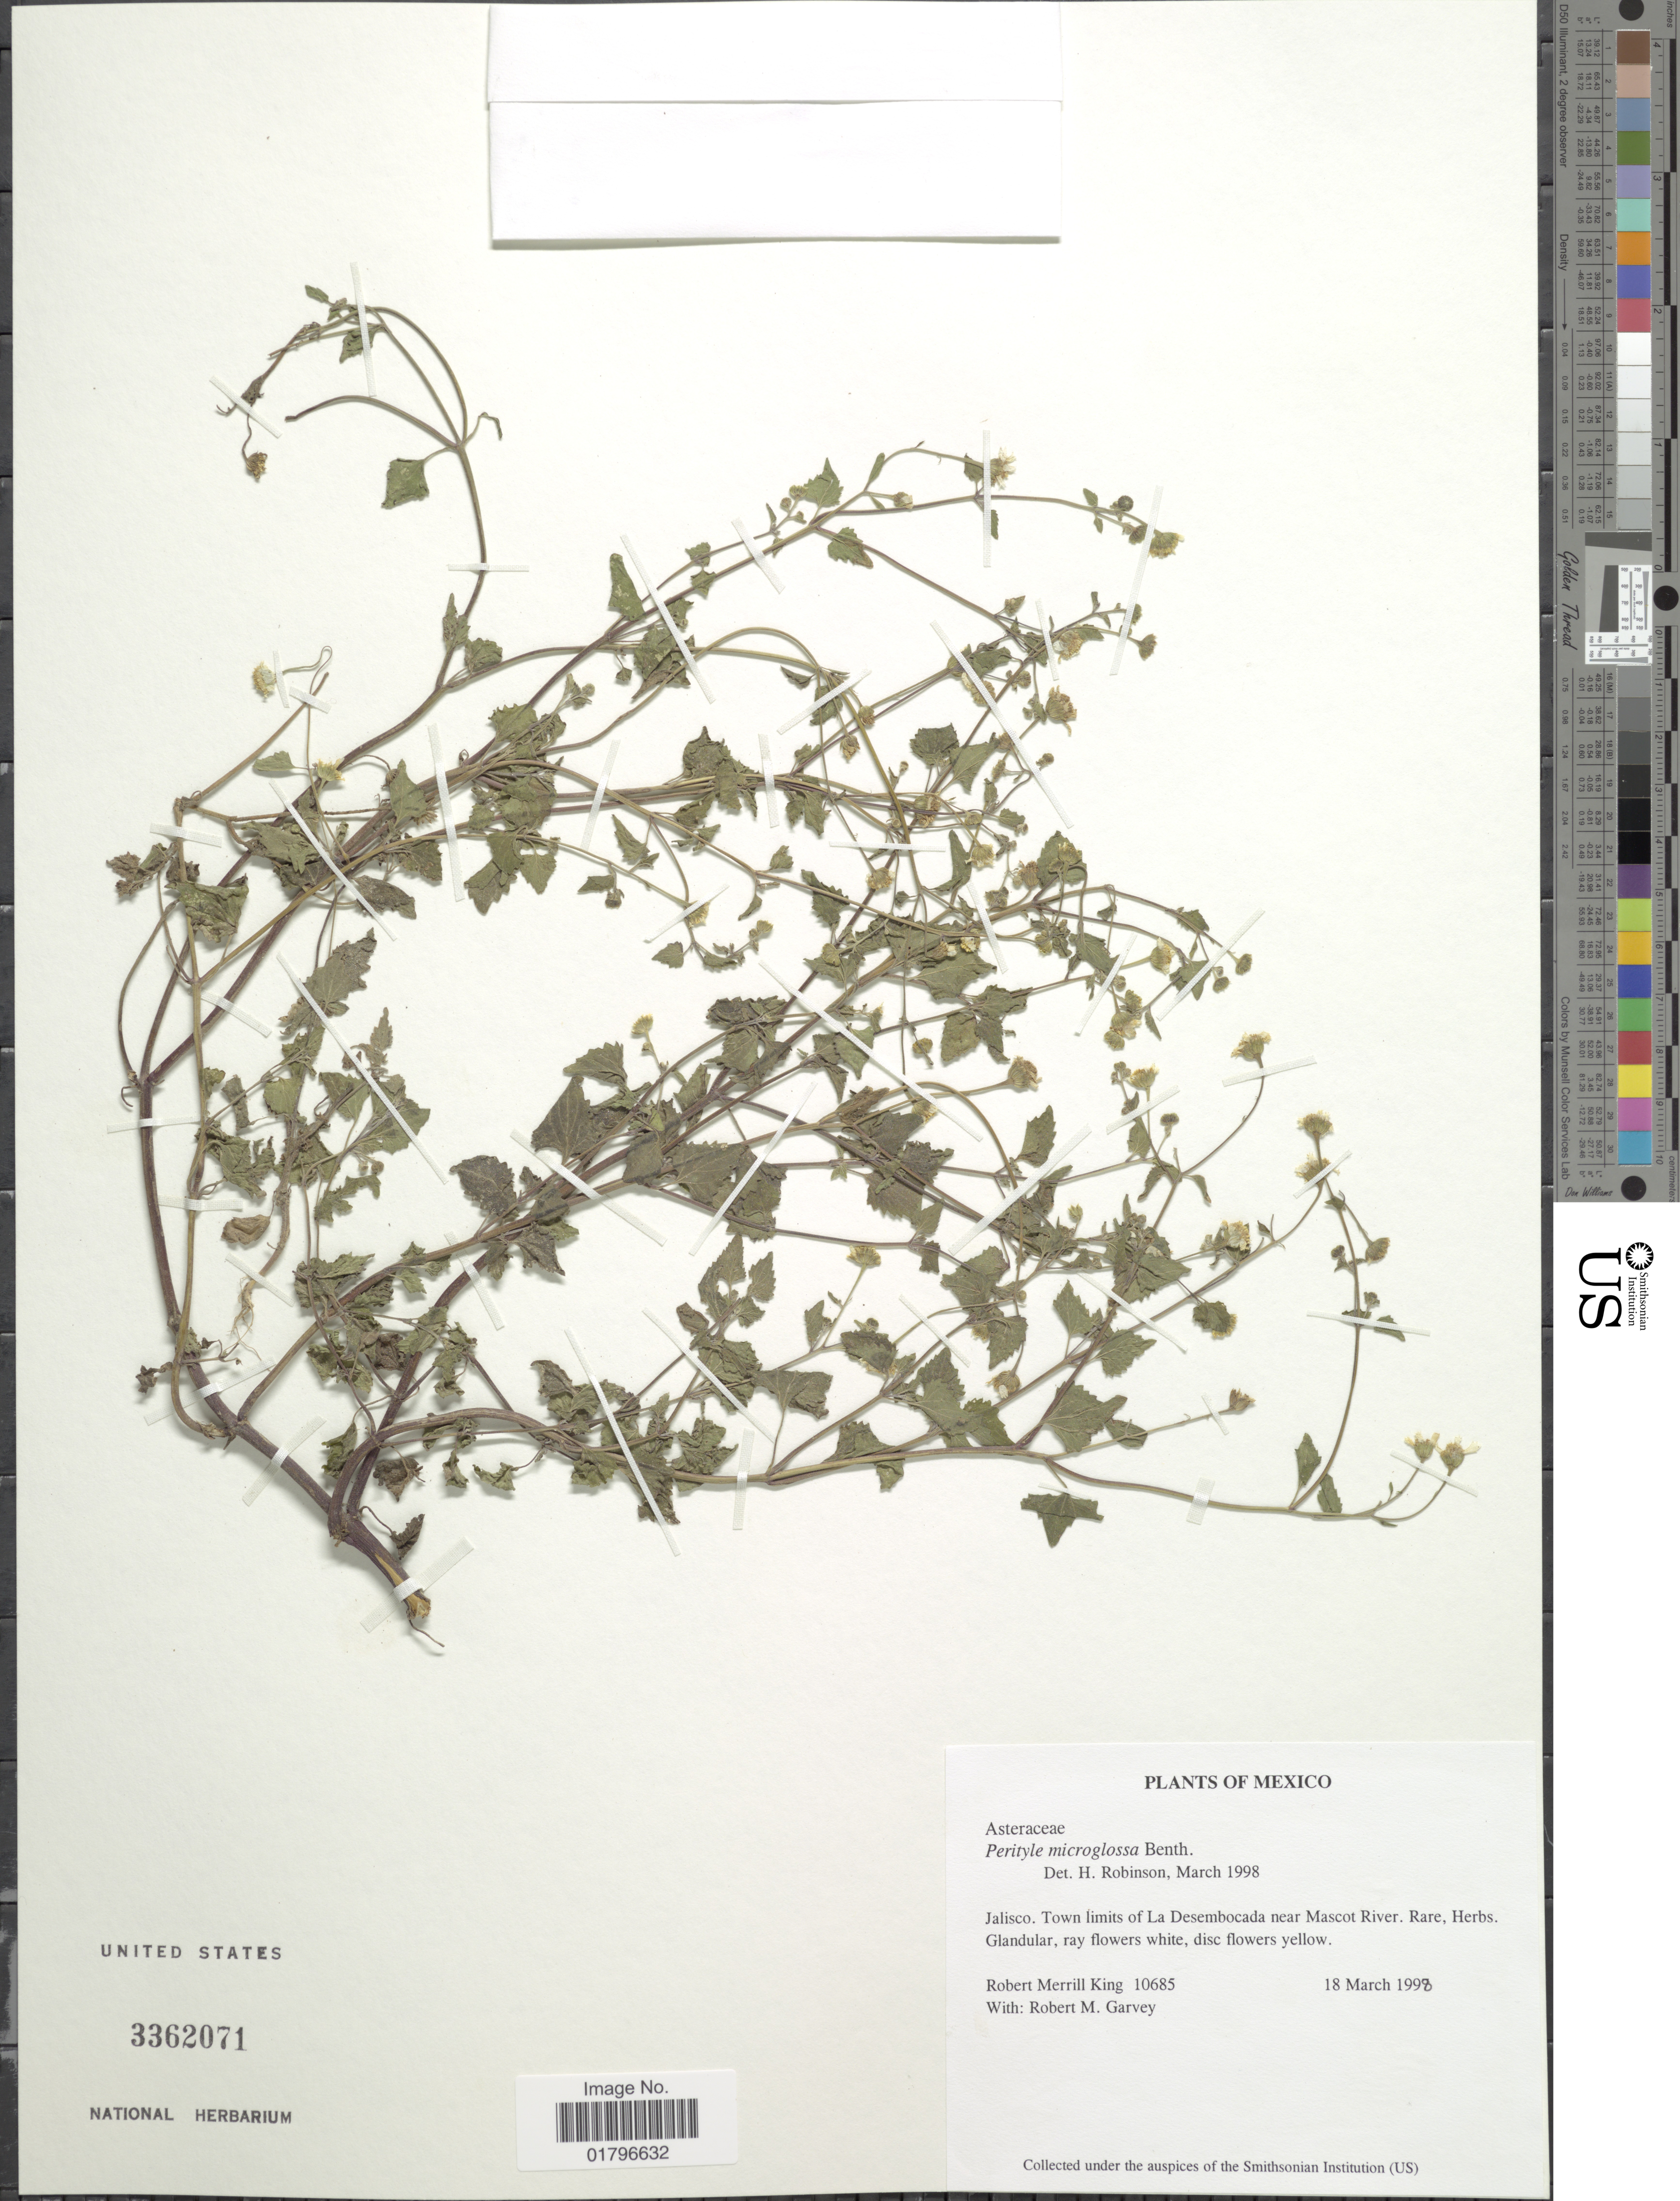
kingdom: Plantae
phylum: Tracheophyta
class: Magnoliopsida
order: Asterales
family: Asteraceae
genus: Perityle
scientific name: Perityle microglossa var. microglossa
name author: Benth.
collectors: R. M. King & R. Garvey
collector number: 10685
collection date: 1998-03-18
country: Mexico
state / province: Jalisco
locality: Town limits of La Desembocada near Mascot River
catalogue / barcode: US 3362071